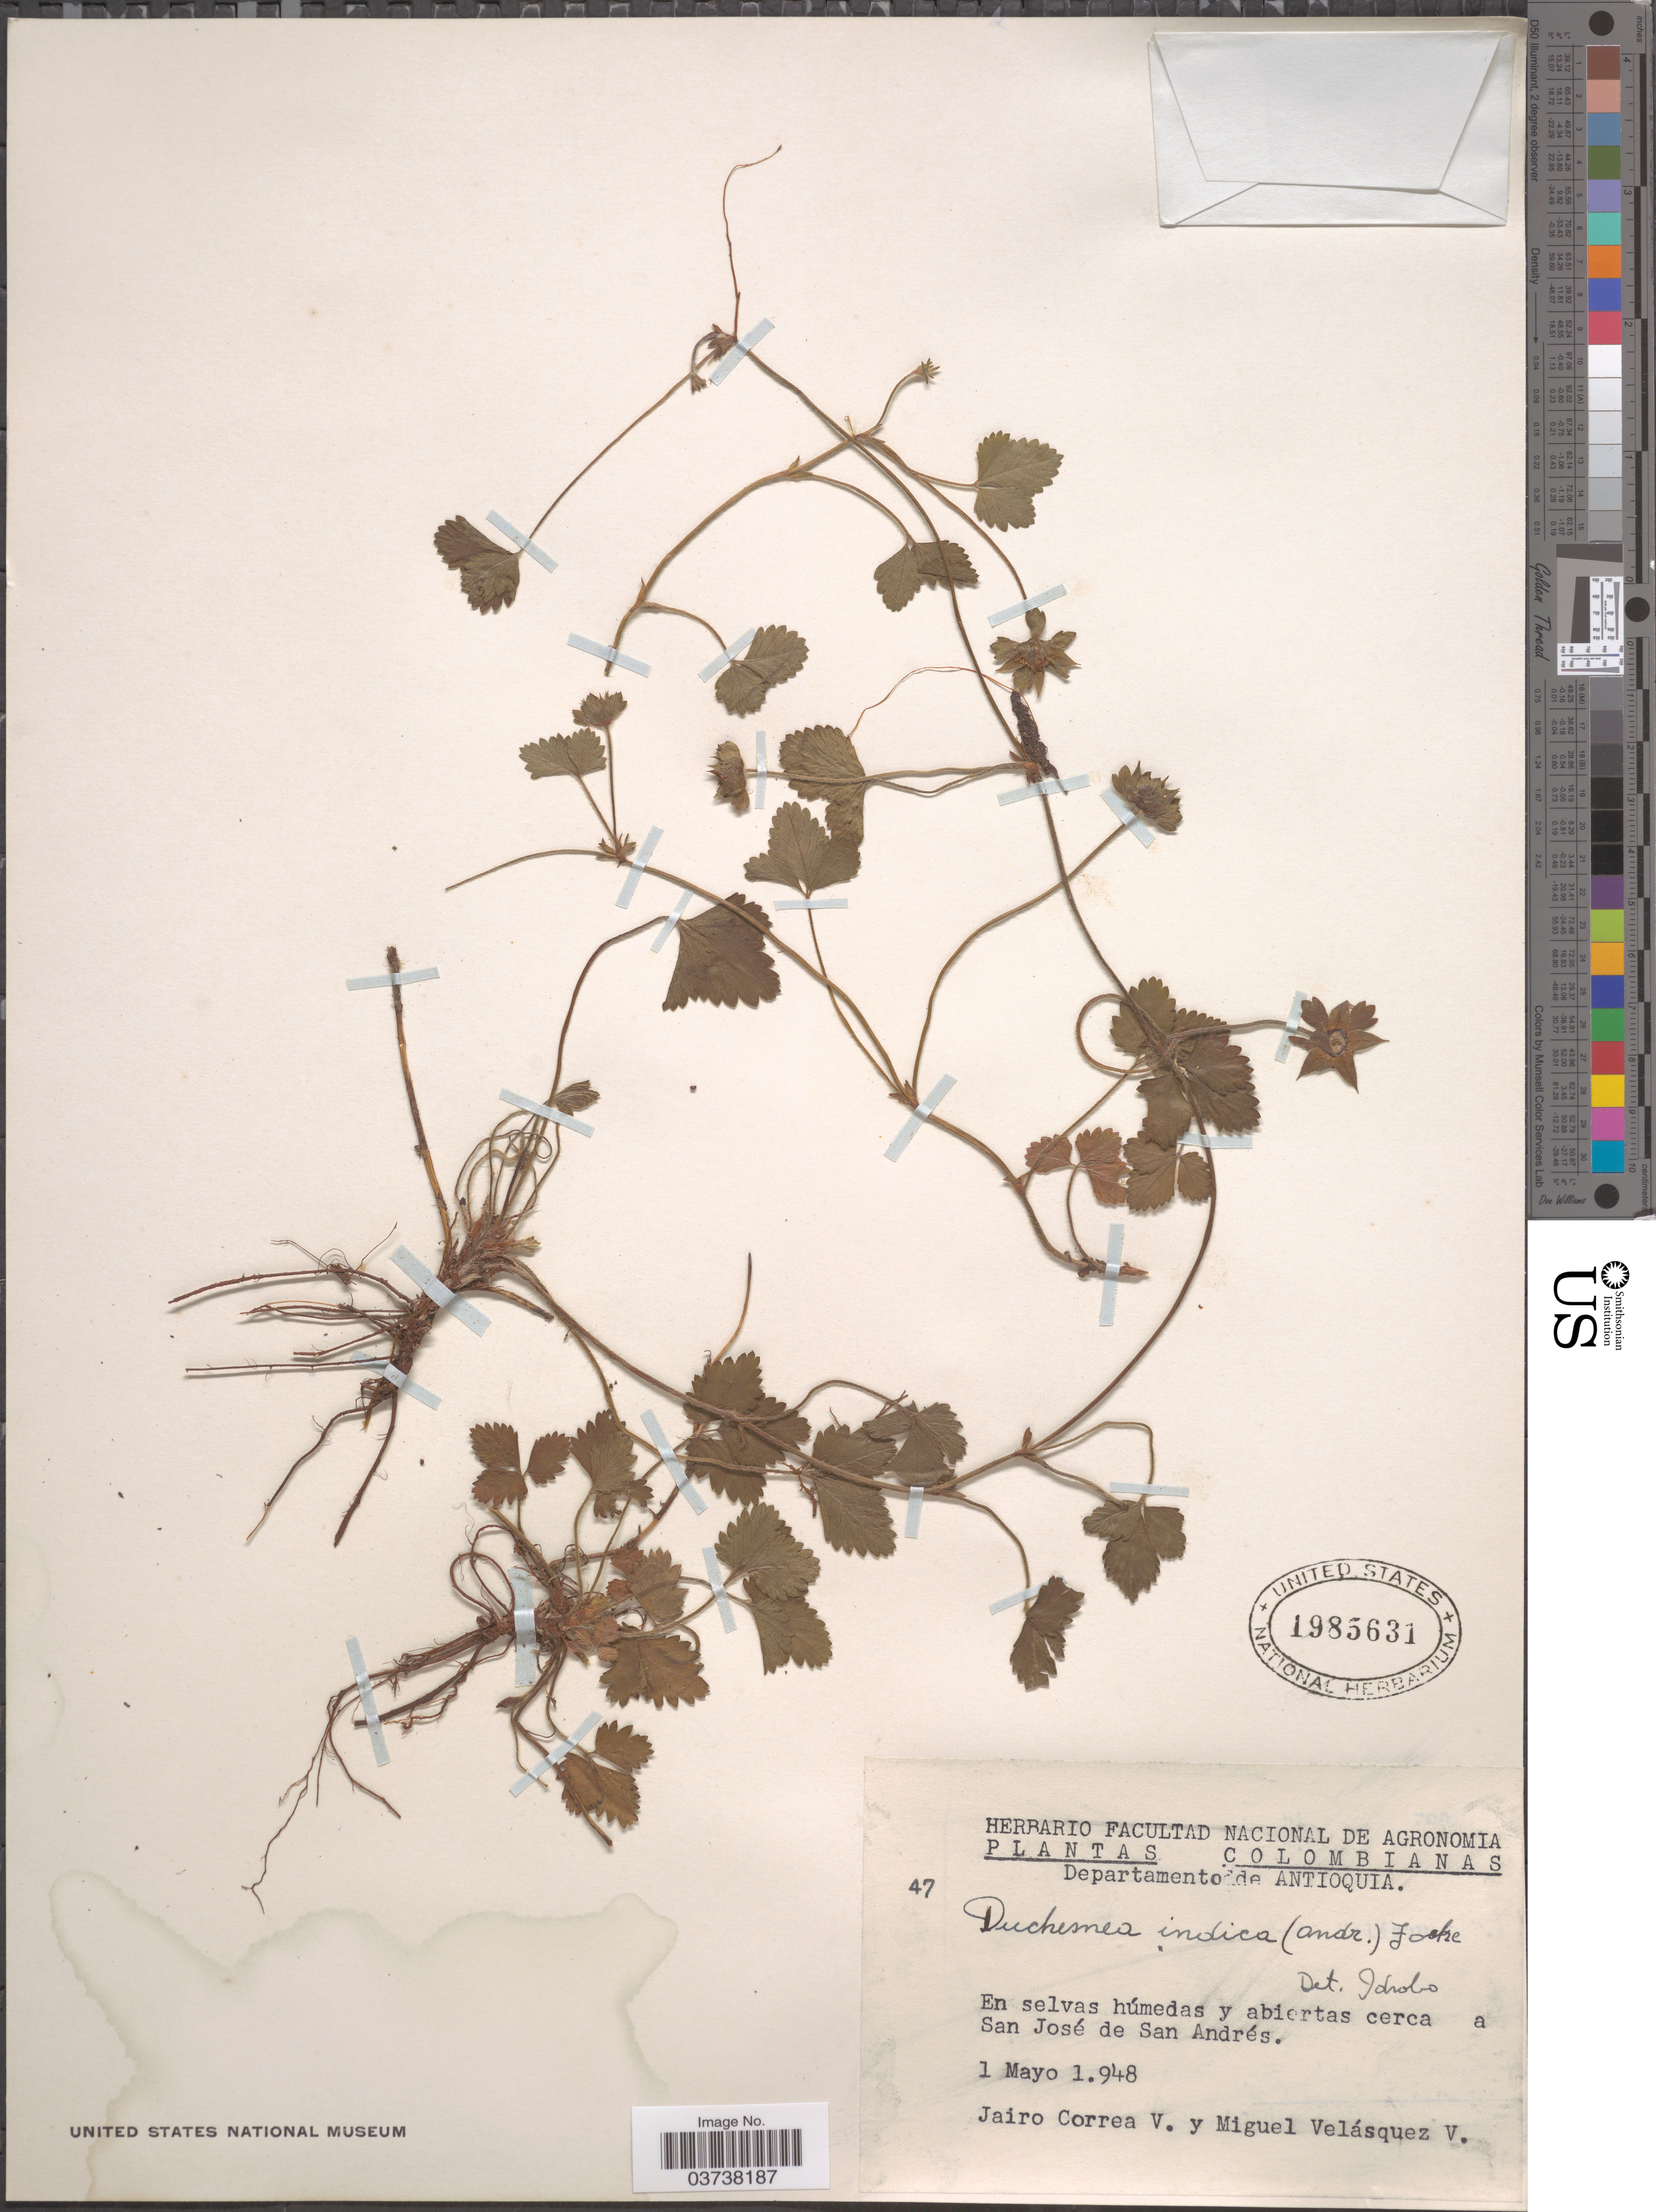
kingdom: Plantae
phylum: Tracheophyta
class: Magnoliopsida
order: Rosales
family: Rosaceae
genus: Potentilla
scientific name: Potentilla indica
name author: (Andrews) Th. Wolf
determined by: Strong, Mark T., (BOT), Smithsonian Institution - National Museum of Natural History (UNITED STATES)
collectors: J. Correa & M. Velasquez V.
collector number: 47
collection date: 1948-05-01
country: Colombia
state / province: Antioquia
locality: Departamento Antioquia. En selvas húmedas y abiertas cerca a San José de San Andrés.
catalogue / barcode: US 1985631